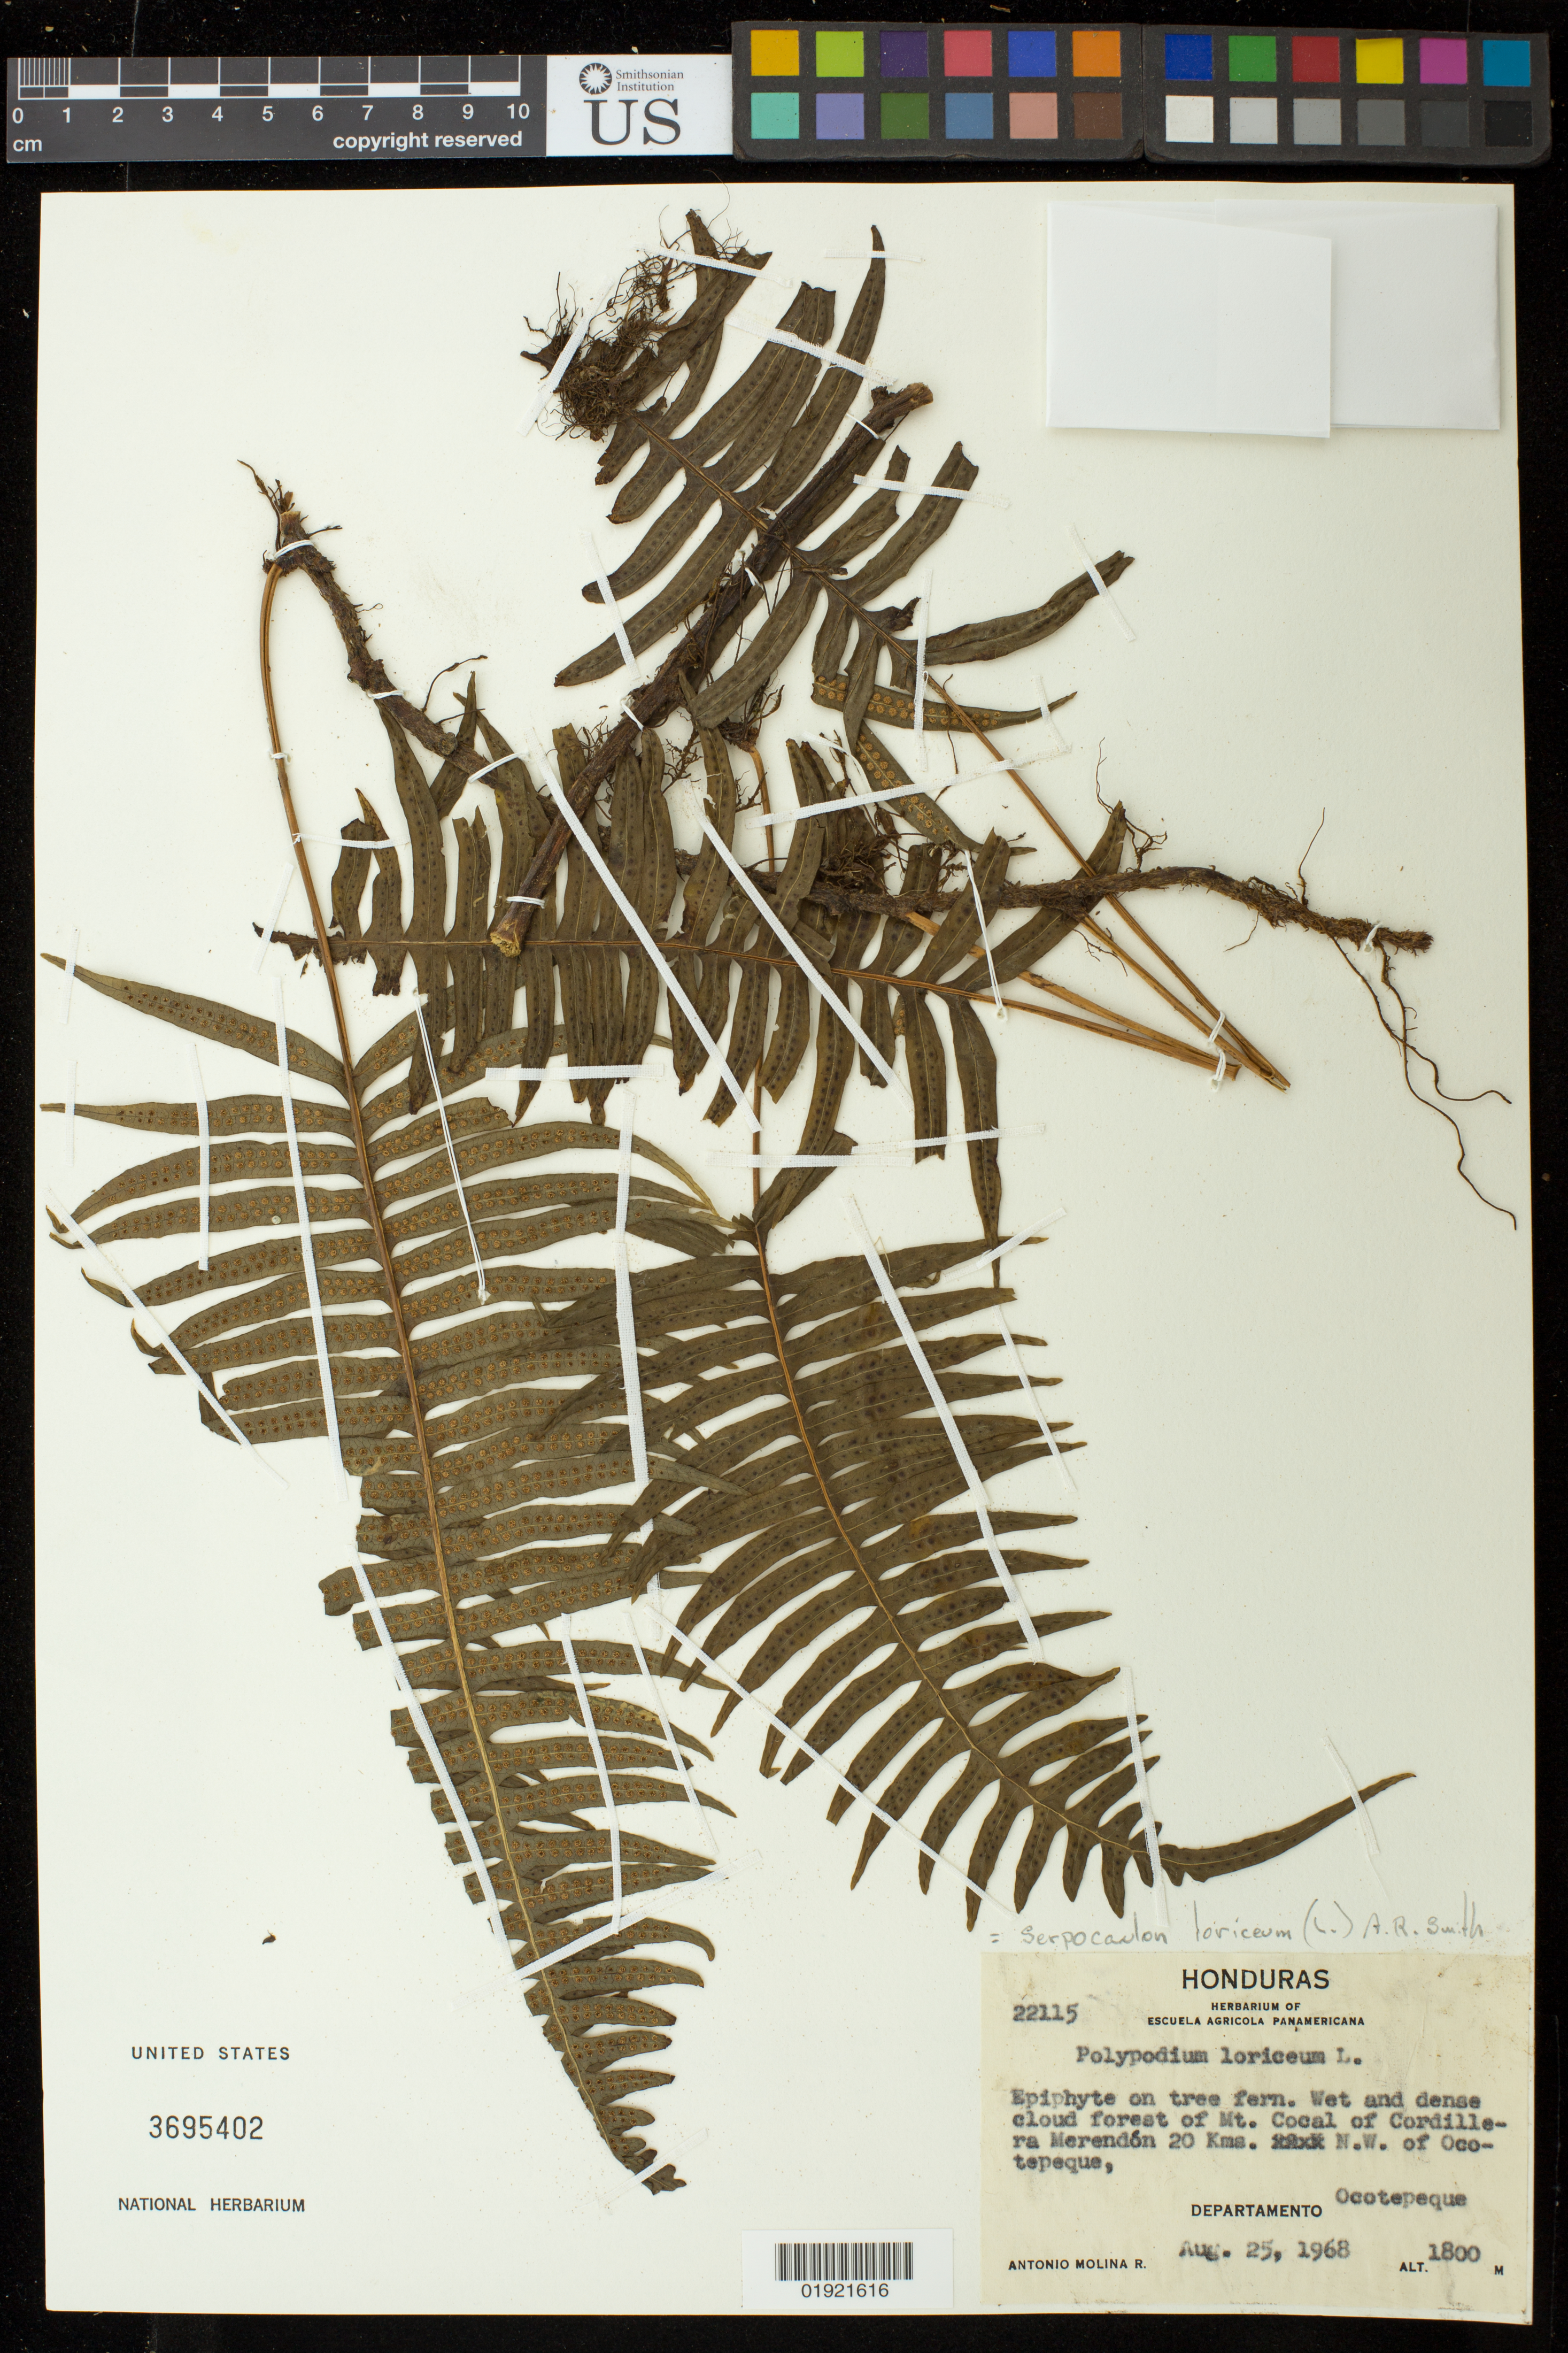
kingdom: Plantae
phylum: Tracheophyta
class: Polypodiopsida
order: Polypodiales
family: Polypodiaceae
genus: Serpocaulon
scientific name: Serpocaulon loriceum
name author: (L.) A.R. Sm.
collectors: A. Molina R.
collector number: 22115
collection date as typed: Aug. 25, 1968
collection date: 1968-08-25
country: Honduras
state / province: Ocotepeque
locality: Cloud forest of Mt. Cocal of Cordillera Merendon 20 kms. N.W. of Ocotepeque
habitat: wet and dense cloud forest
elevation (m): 1800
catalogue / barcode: US 3695402